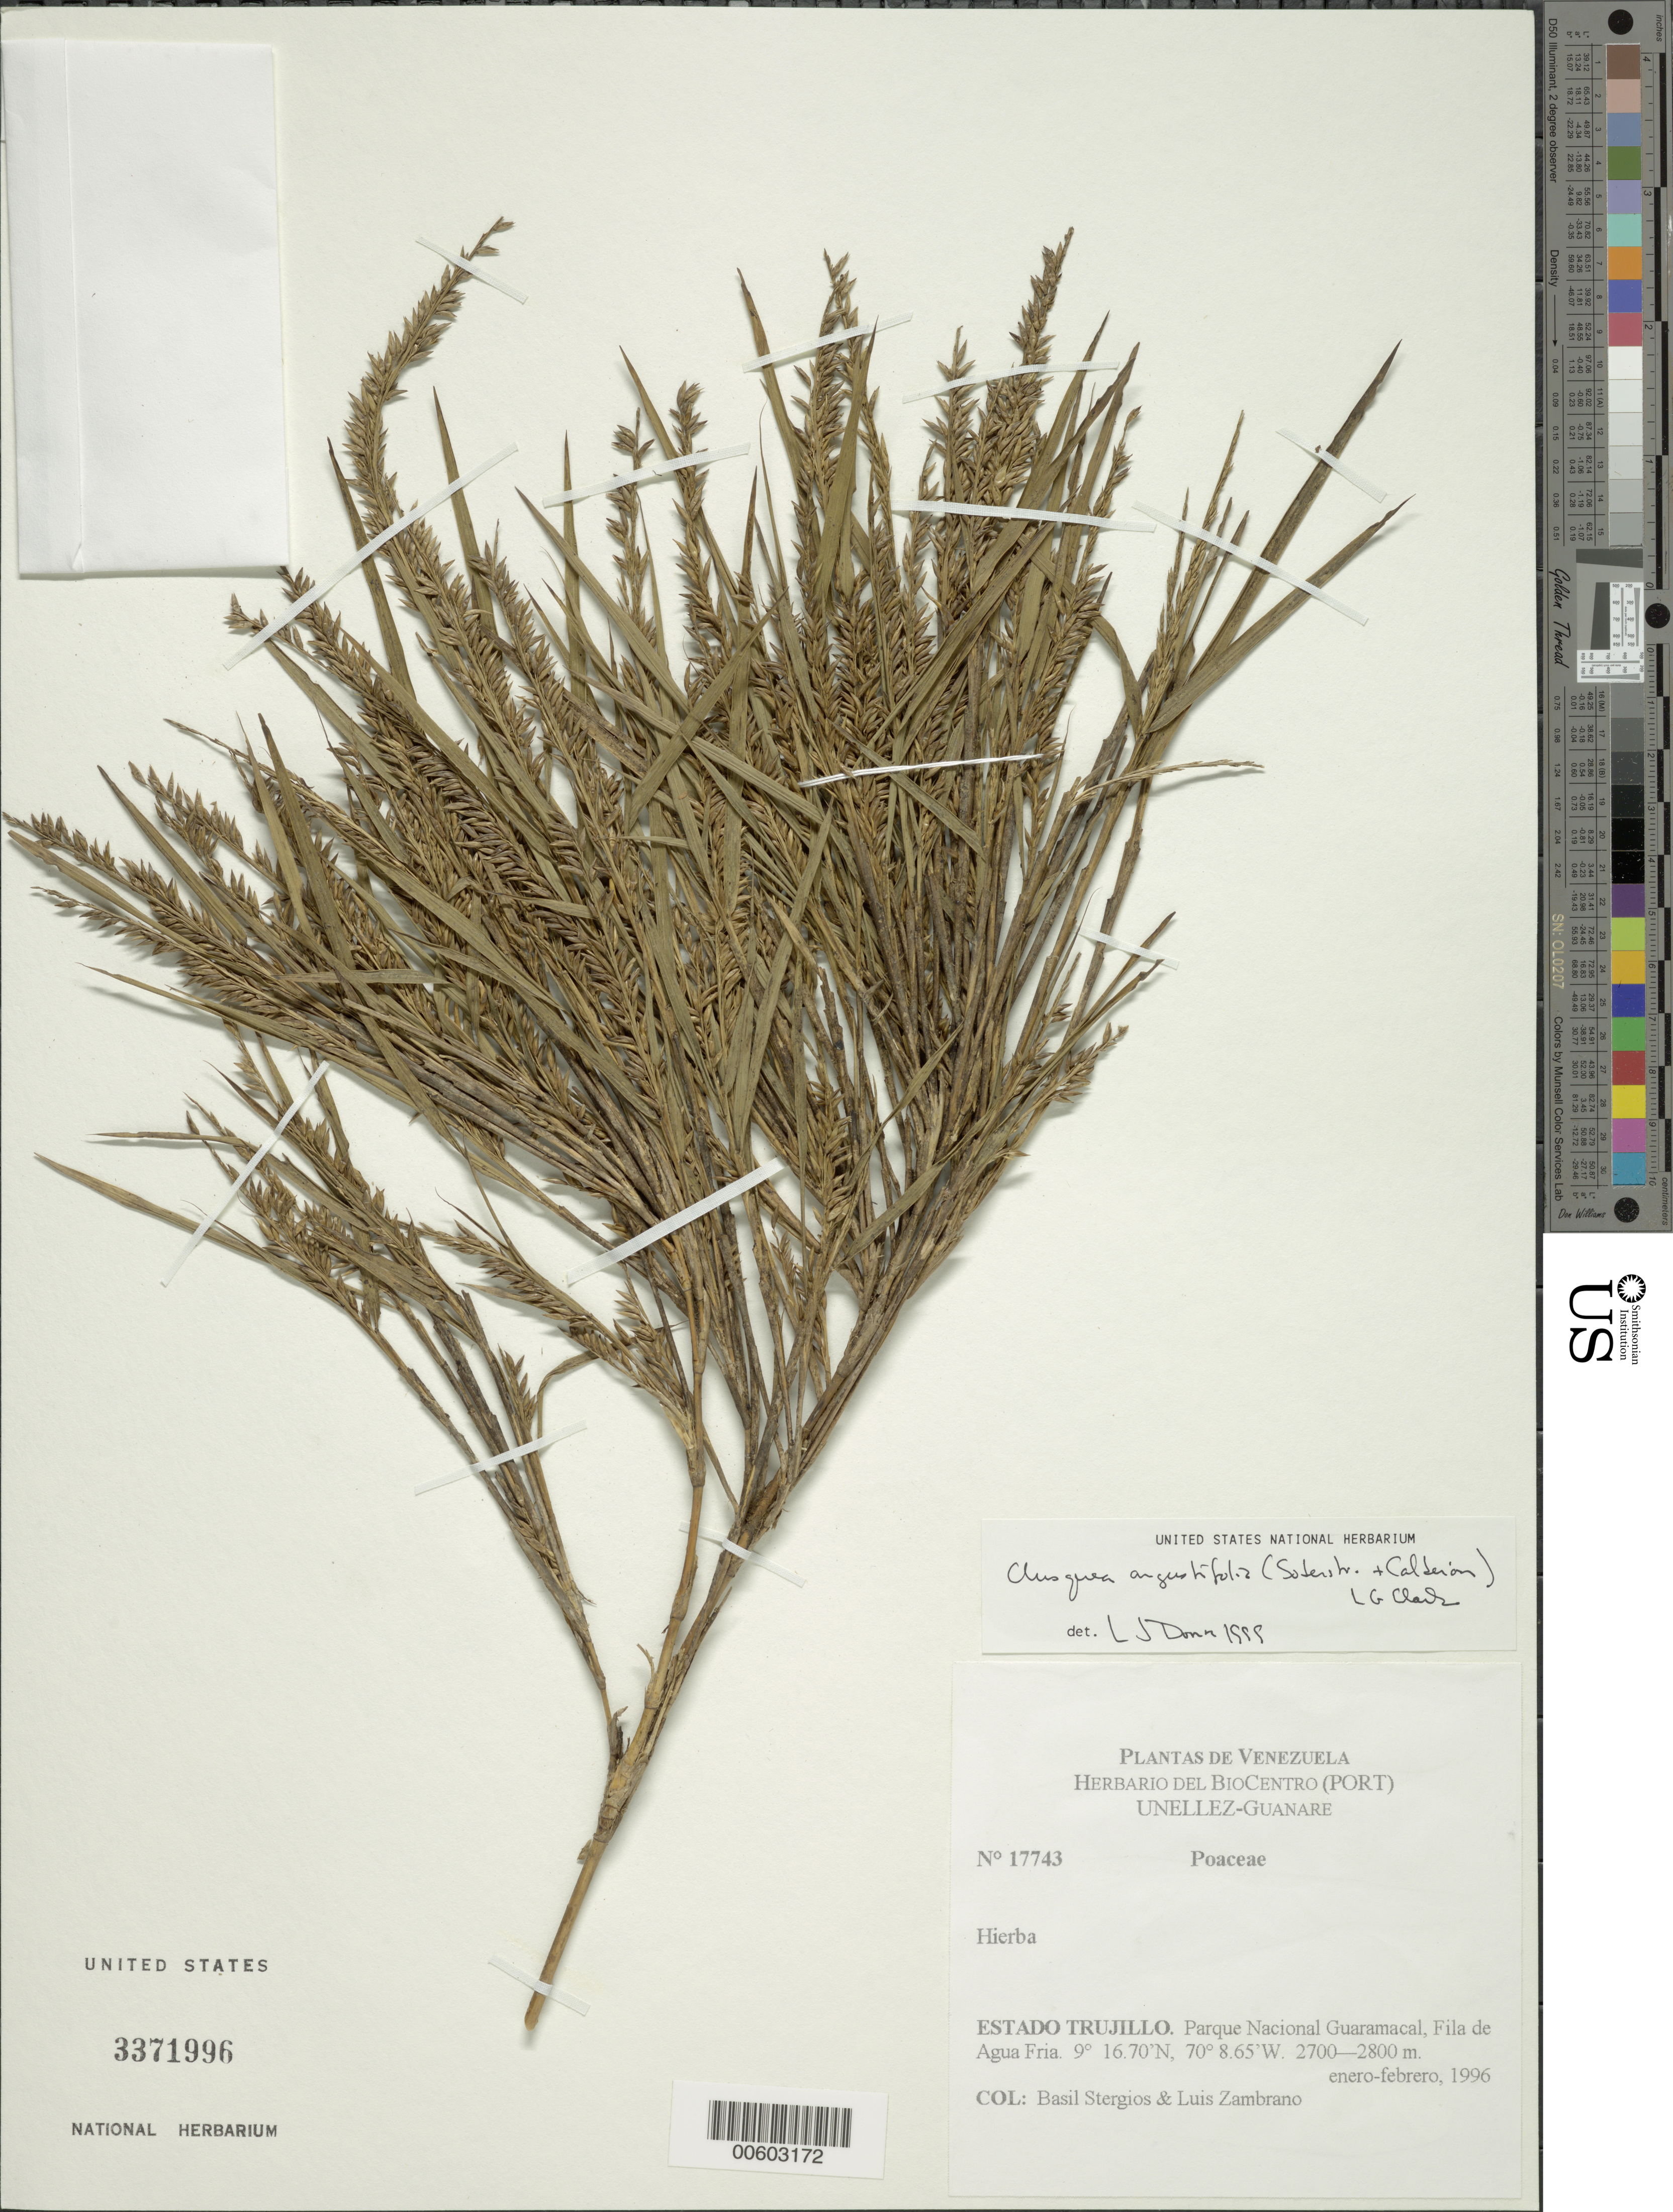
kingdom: Plantae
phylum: Tracheophyta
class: Liliopsida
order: Poales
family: Poaceae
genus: Chusquea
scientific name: Chusquea angustifolia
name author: (Soderstr. & C. E. Calderón) L.G. Clark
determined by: Dorr, L. J., (BOT), Smithsonian Institution - National Museum of Natural History (UNITED STATES)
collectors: B. G. Stergios & L. Zambrano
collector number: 17743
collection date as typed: Jan 1996 to -- Feb 1996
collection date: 1996-01/1996-02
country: Venezuela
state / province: Trujillo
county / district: Boconó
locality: Parque Nacional Guaramacal, Fila de Agua Fria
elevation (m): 2700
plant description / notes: ISC, PORT, US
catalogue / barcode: US 3371996